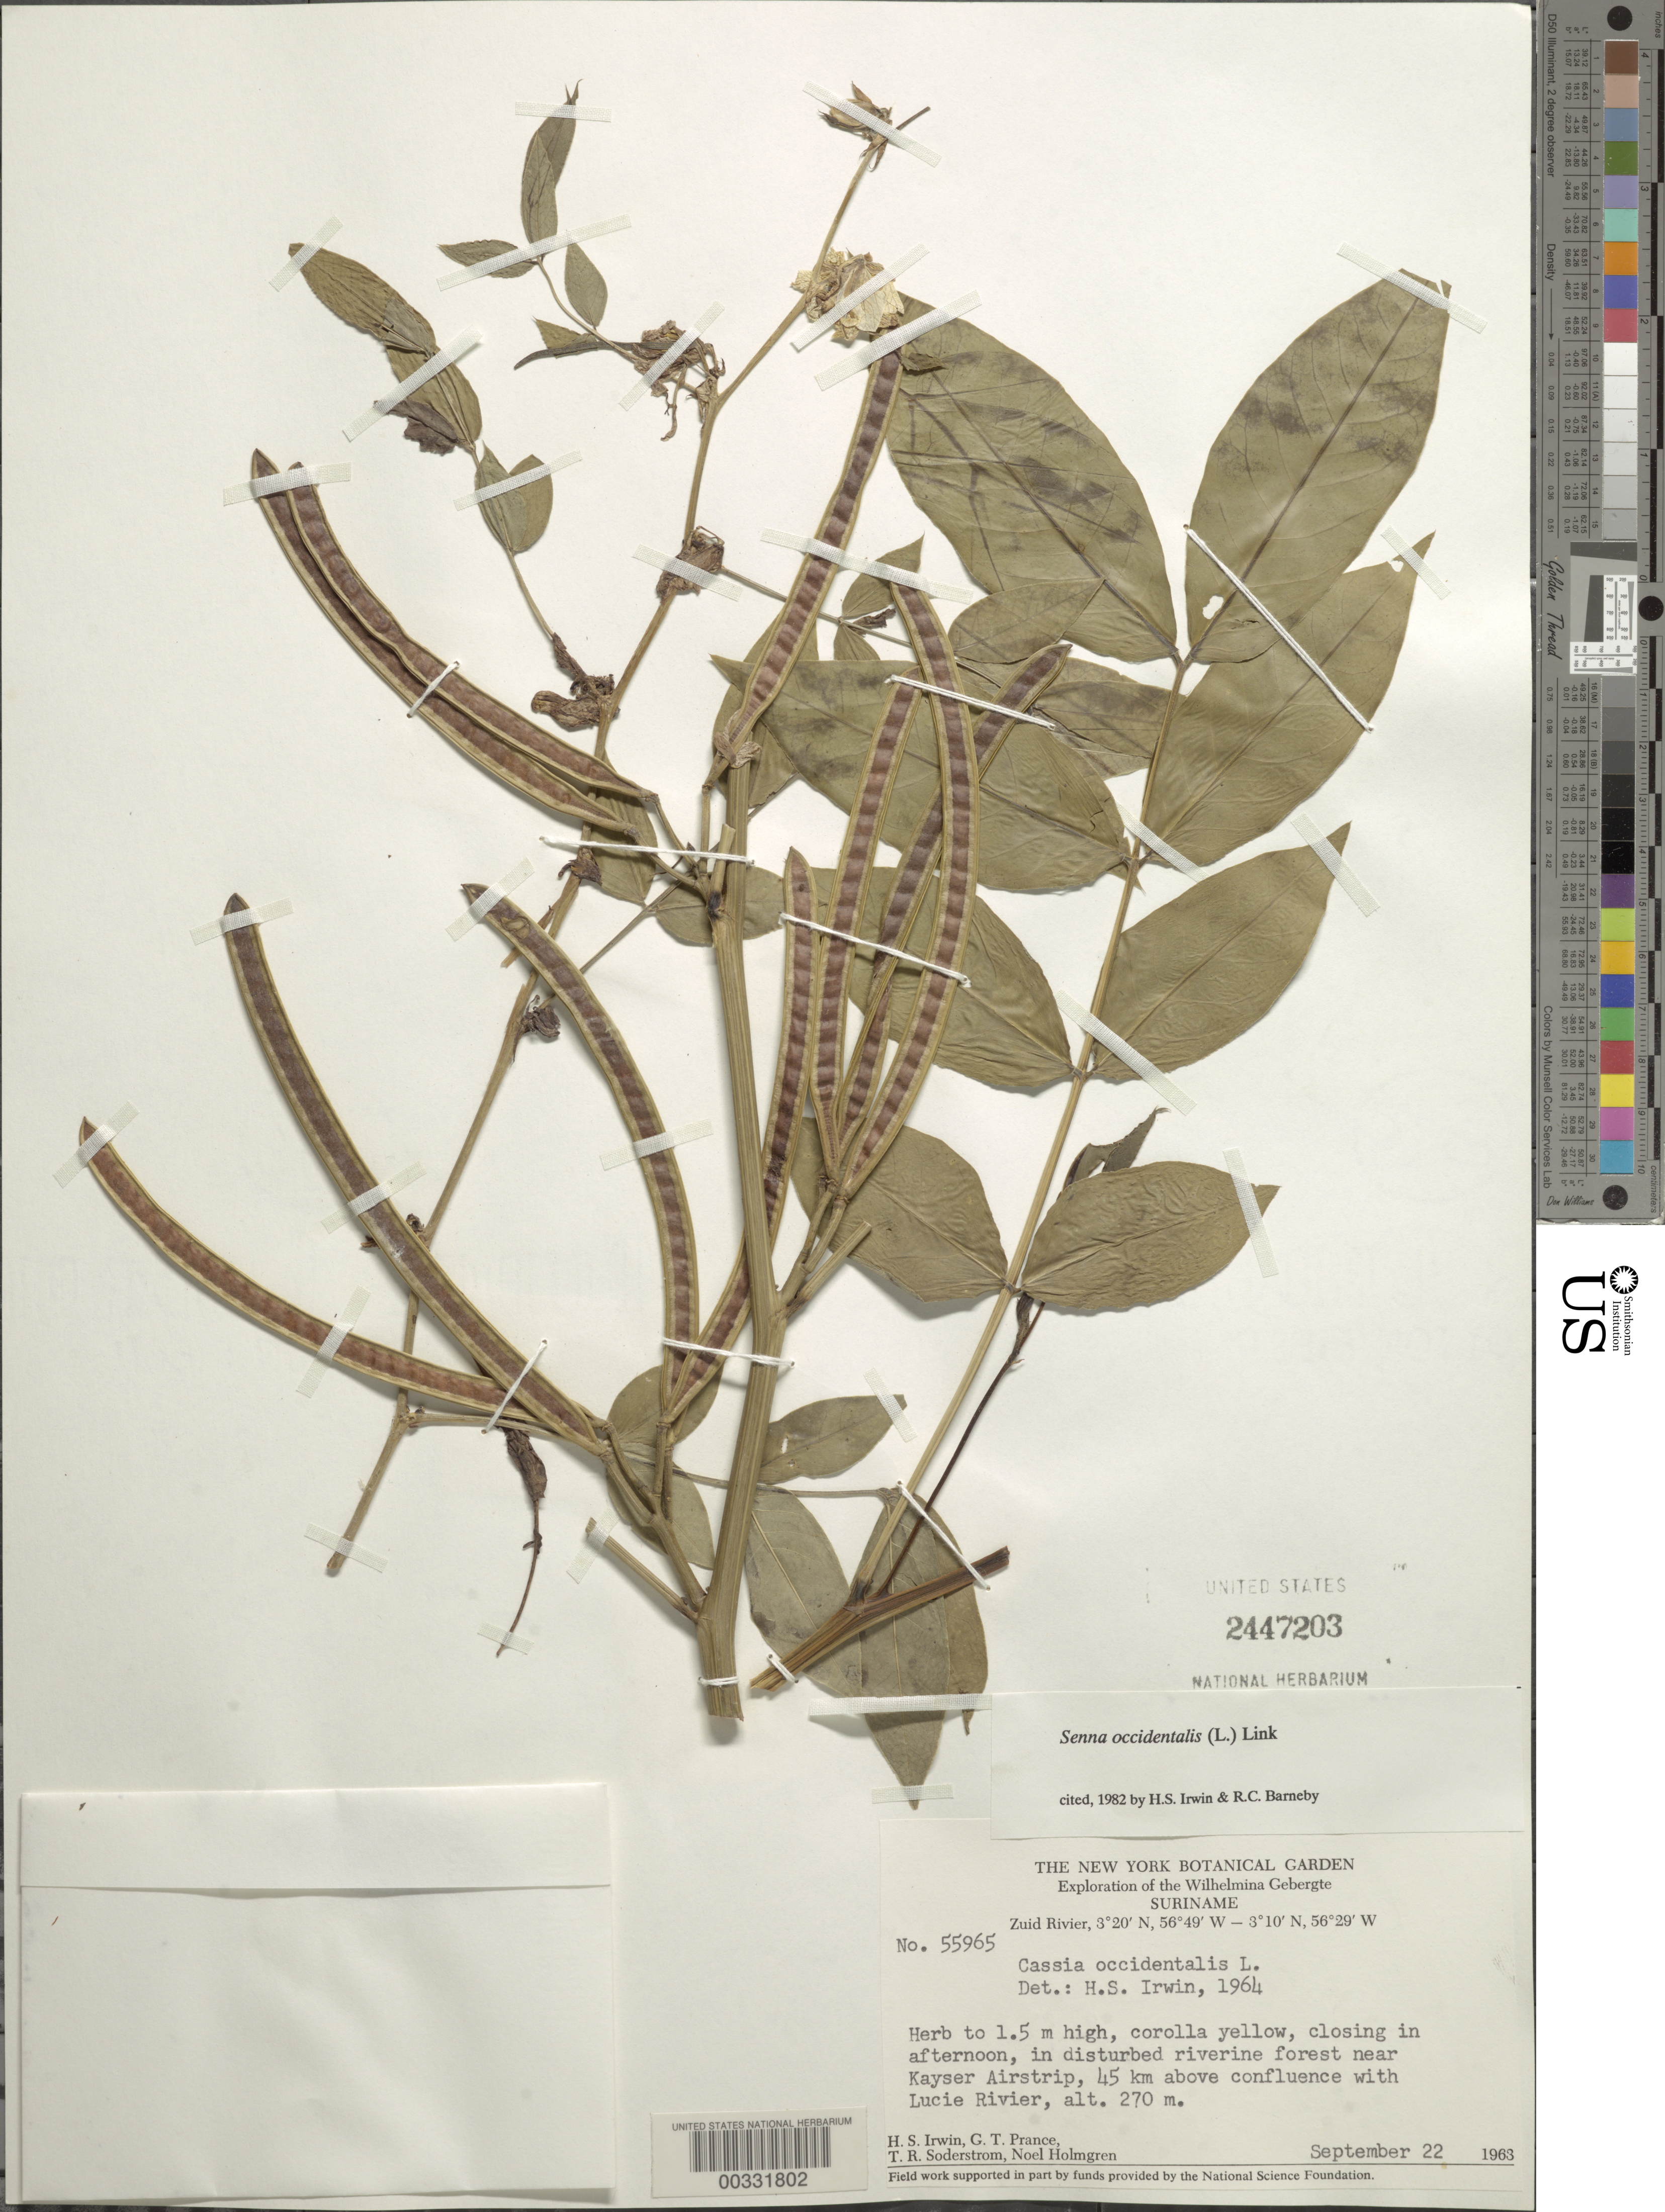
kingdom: Plantae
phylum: Tracheophyta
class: Magnoliopsida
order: Fabales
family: Fabaceae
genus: Senna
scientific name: Senna occidentalis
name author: (L.) Link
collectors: H. Irwin, G. T. Prance, T. R. Soderstrom & N. H. Holmgren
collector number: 55965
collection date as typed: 22 Sep 1963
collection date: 1963-09-22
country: Suriname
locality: Near kayser airstrip, 45 km above confluence with lucie river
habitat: Disturbed riverine forest near airstrip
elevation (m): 270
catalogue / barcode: US 2447203